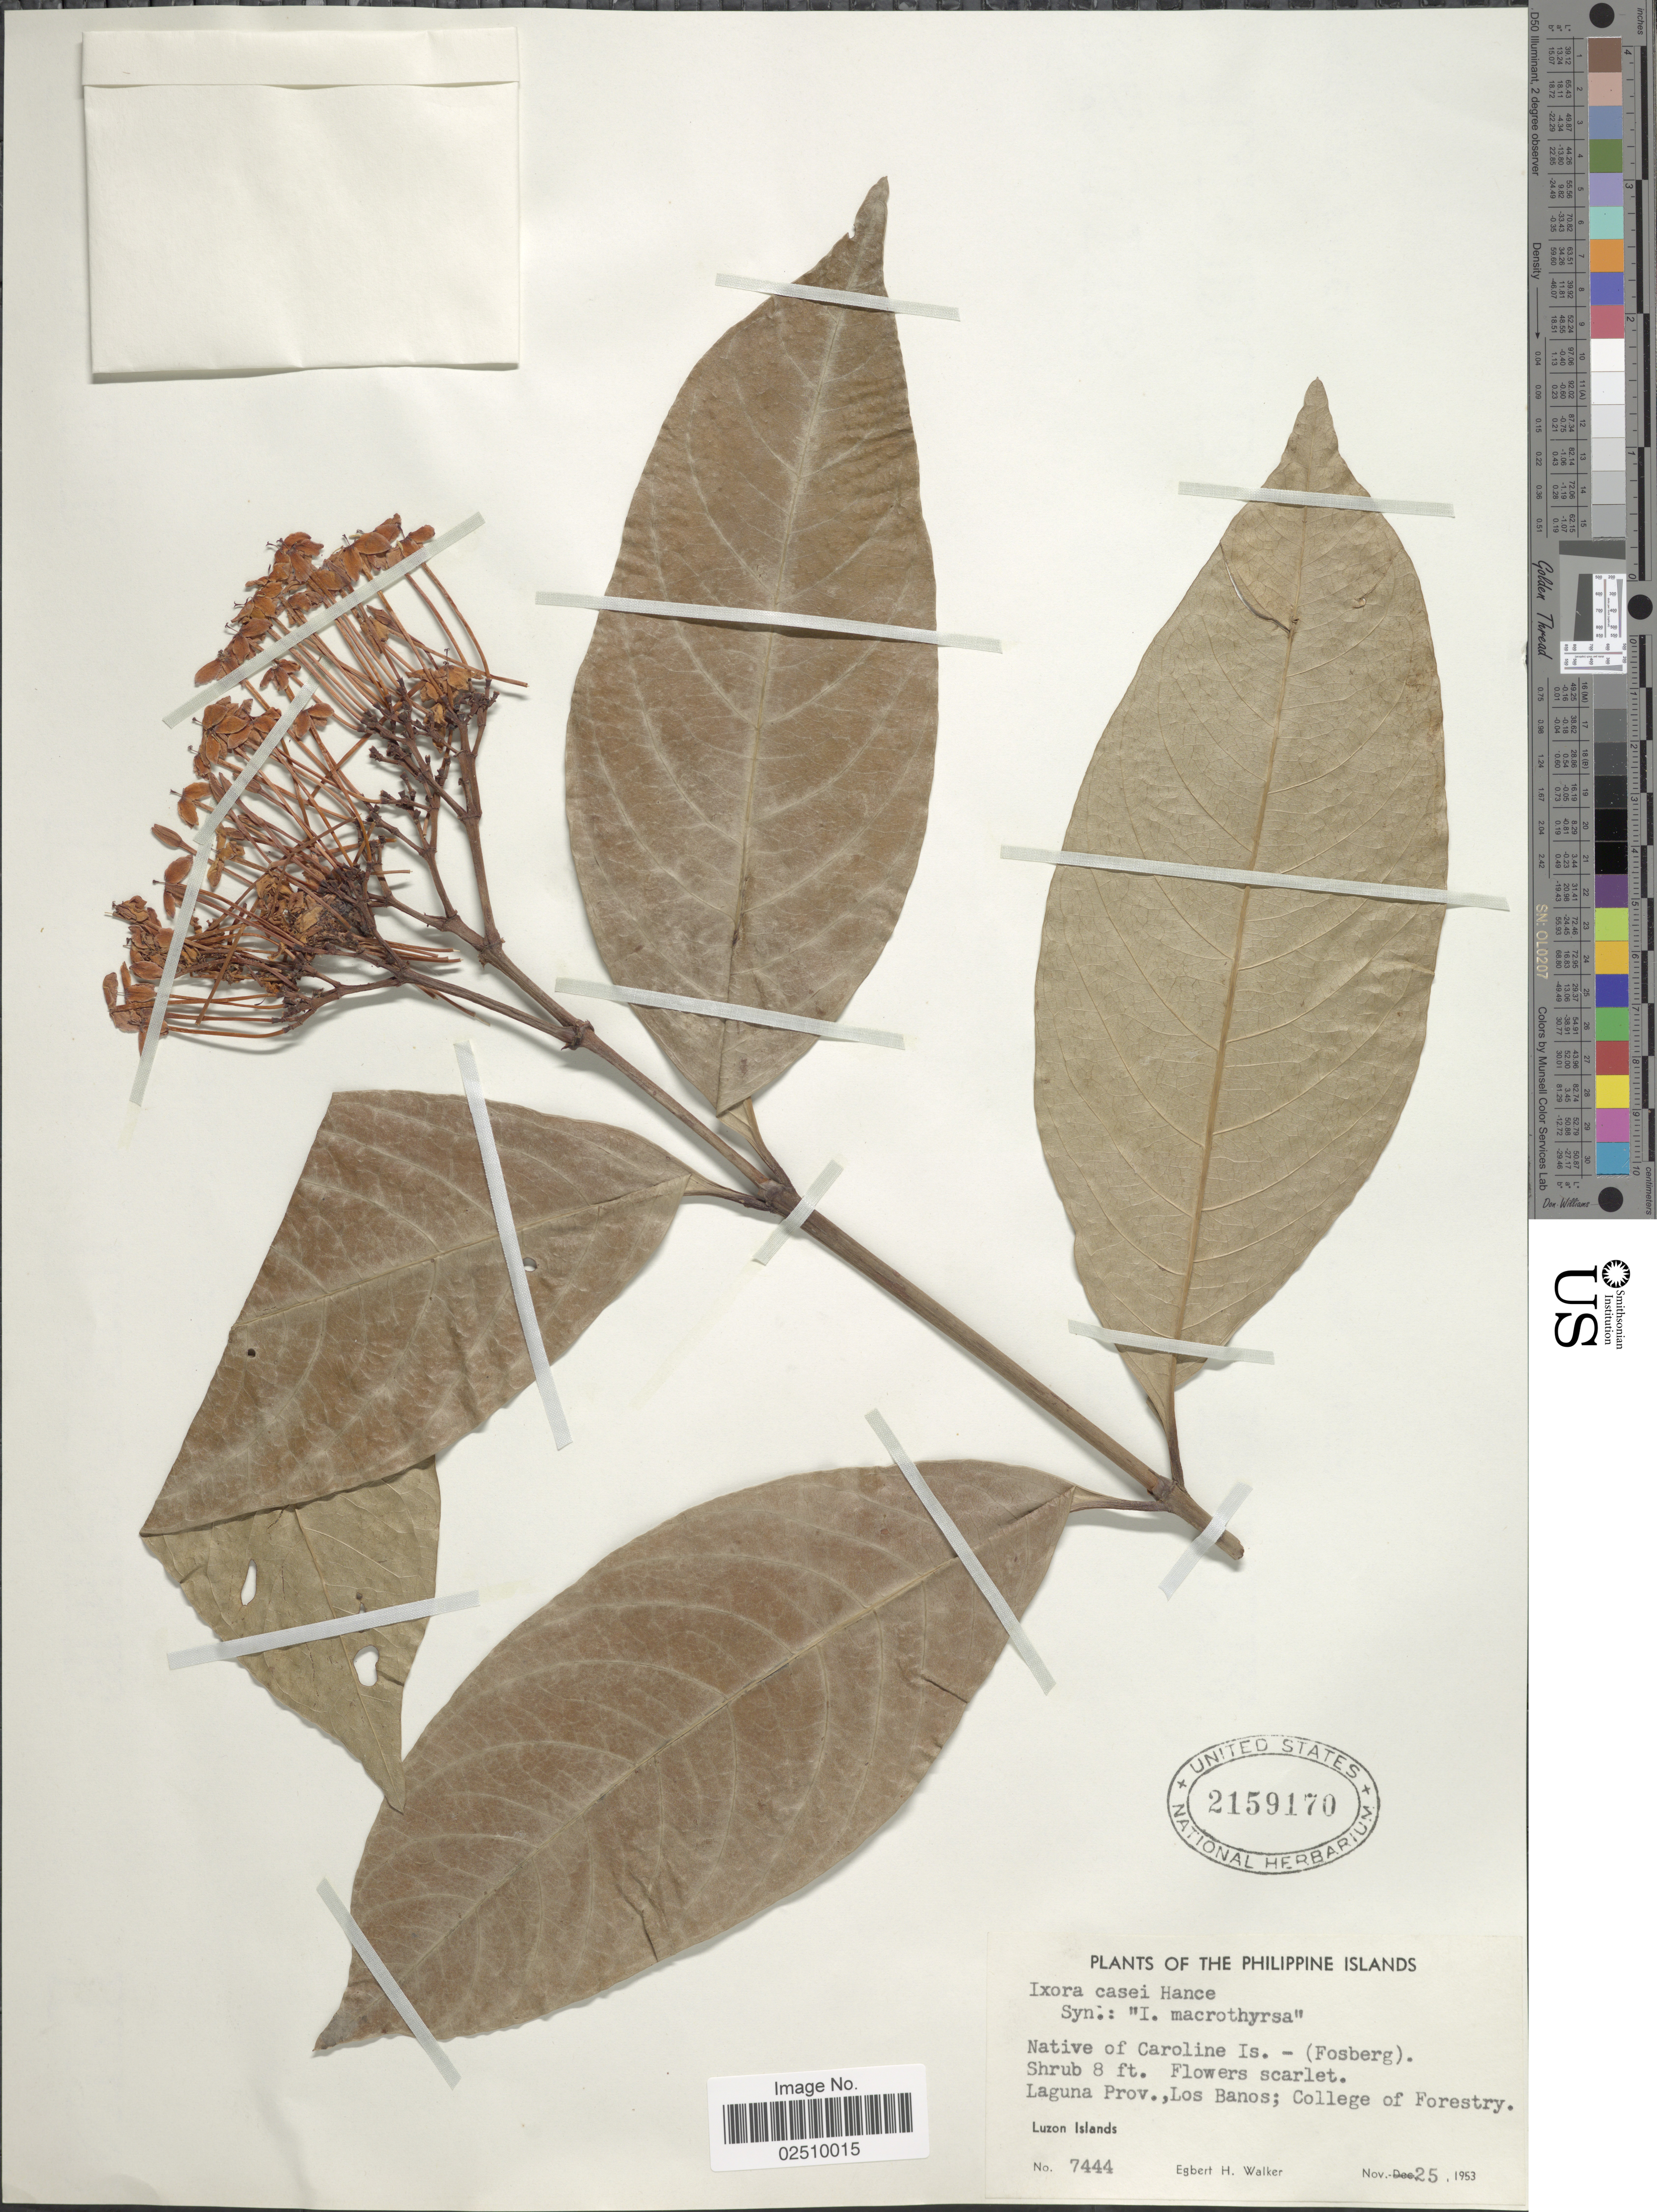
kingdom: Plantae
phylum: Tracheophyta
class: Magnoliopsida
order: Gentianales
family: Rubiaceae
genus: Ixora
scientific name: Ixora casei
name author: Hance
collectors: E. H. Walker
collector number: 7444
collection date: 1953-11-25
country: Philippines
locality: Laguna Prov., Los Banos; College Forestry Luzon Islands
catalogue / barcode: US 2159170